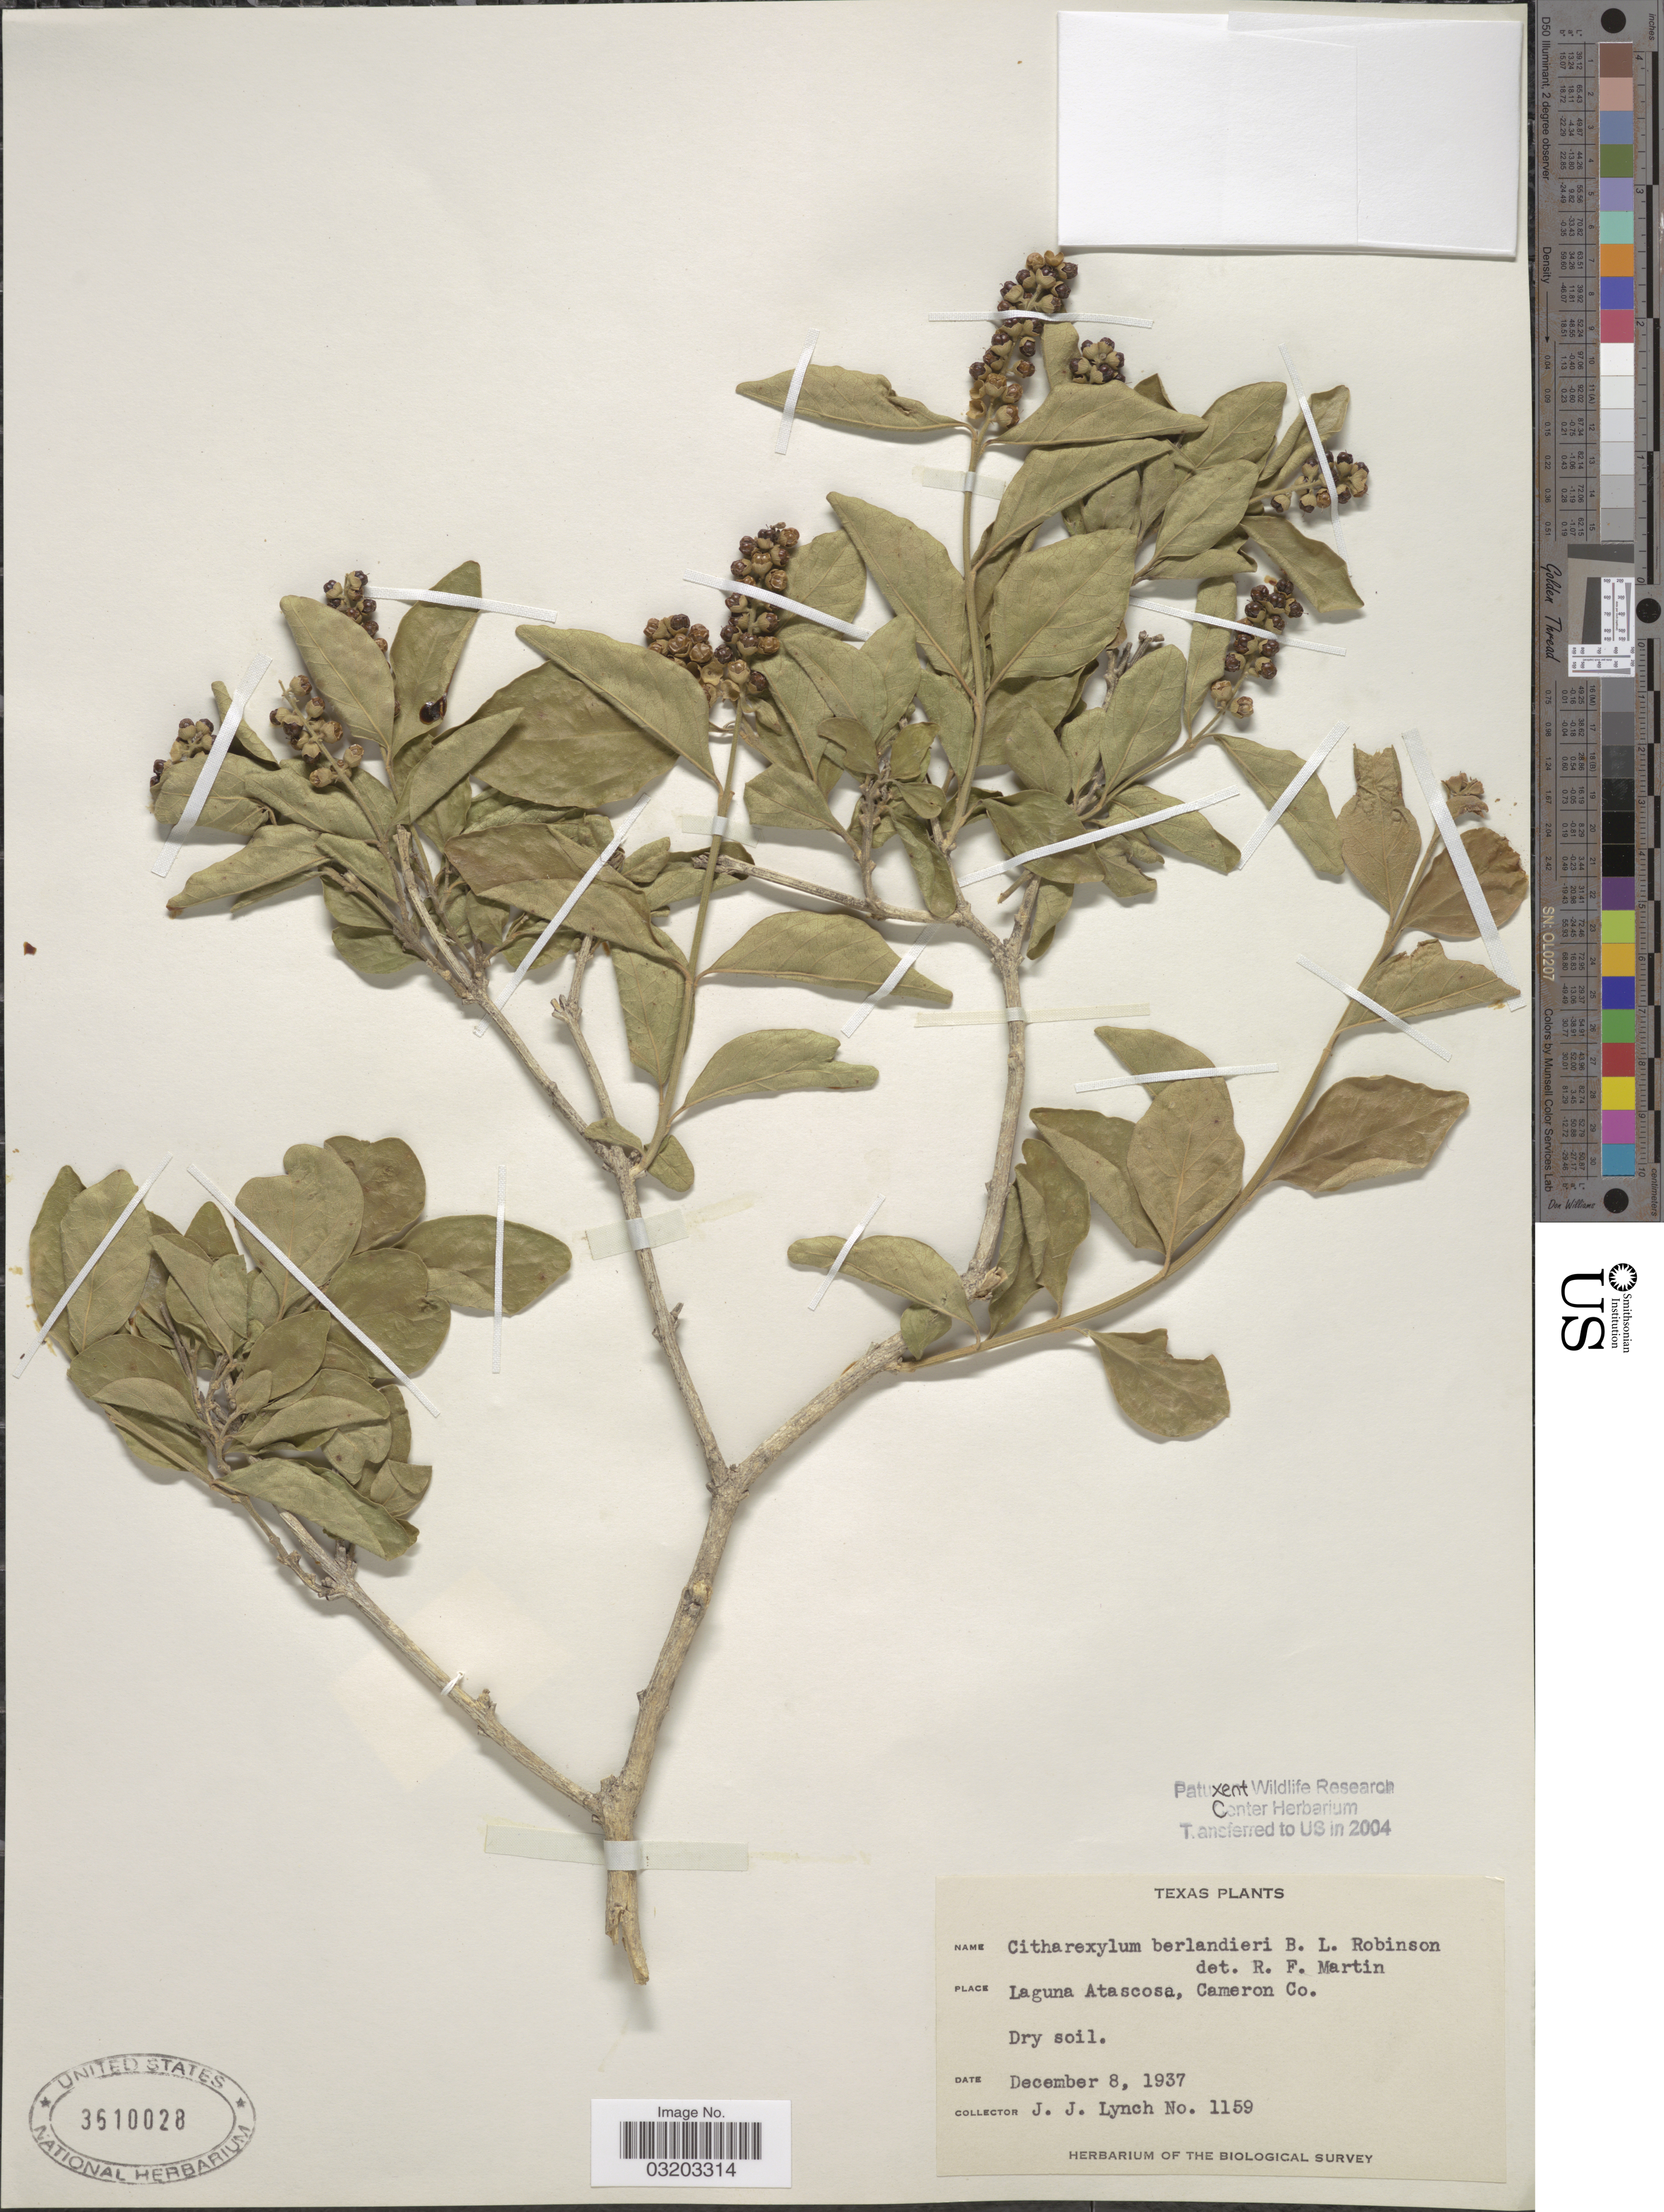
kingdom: Plantae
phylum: Tracheophyta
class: Magnoliopsida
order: Lamiales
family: Verbenaceae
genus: Citharexylum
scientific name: Citharexylum berlandieri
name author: B.L. Rob.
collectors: J. Lynch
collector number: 1159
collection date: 1937-12-08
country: United States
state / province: Texas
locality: Laguna Atascosa, Cameron Co.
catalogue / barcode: US 3610028